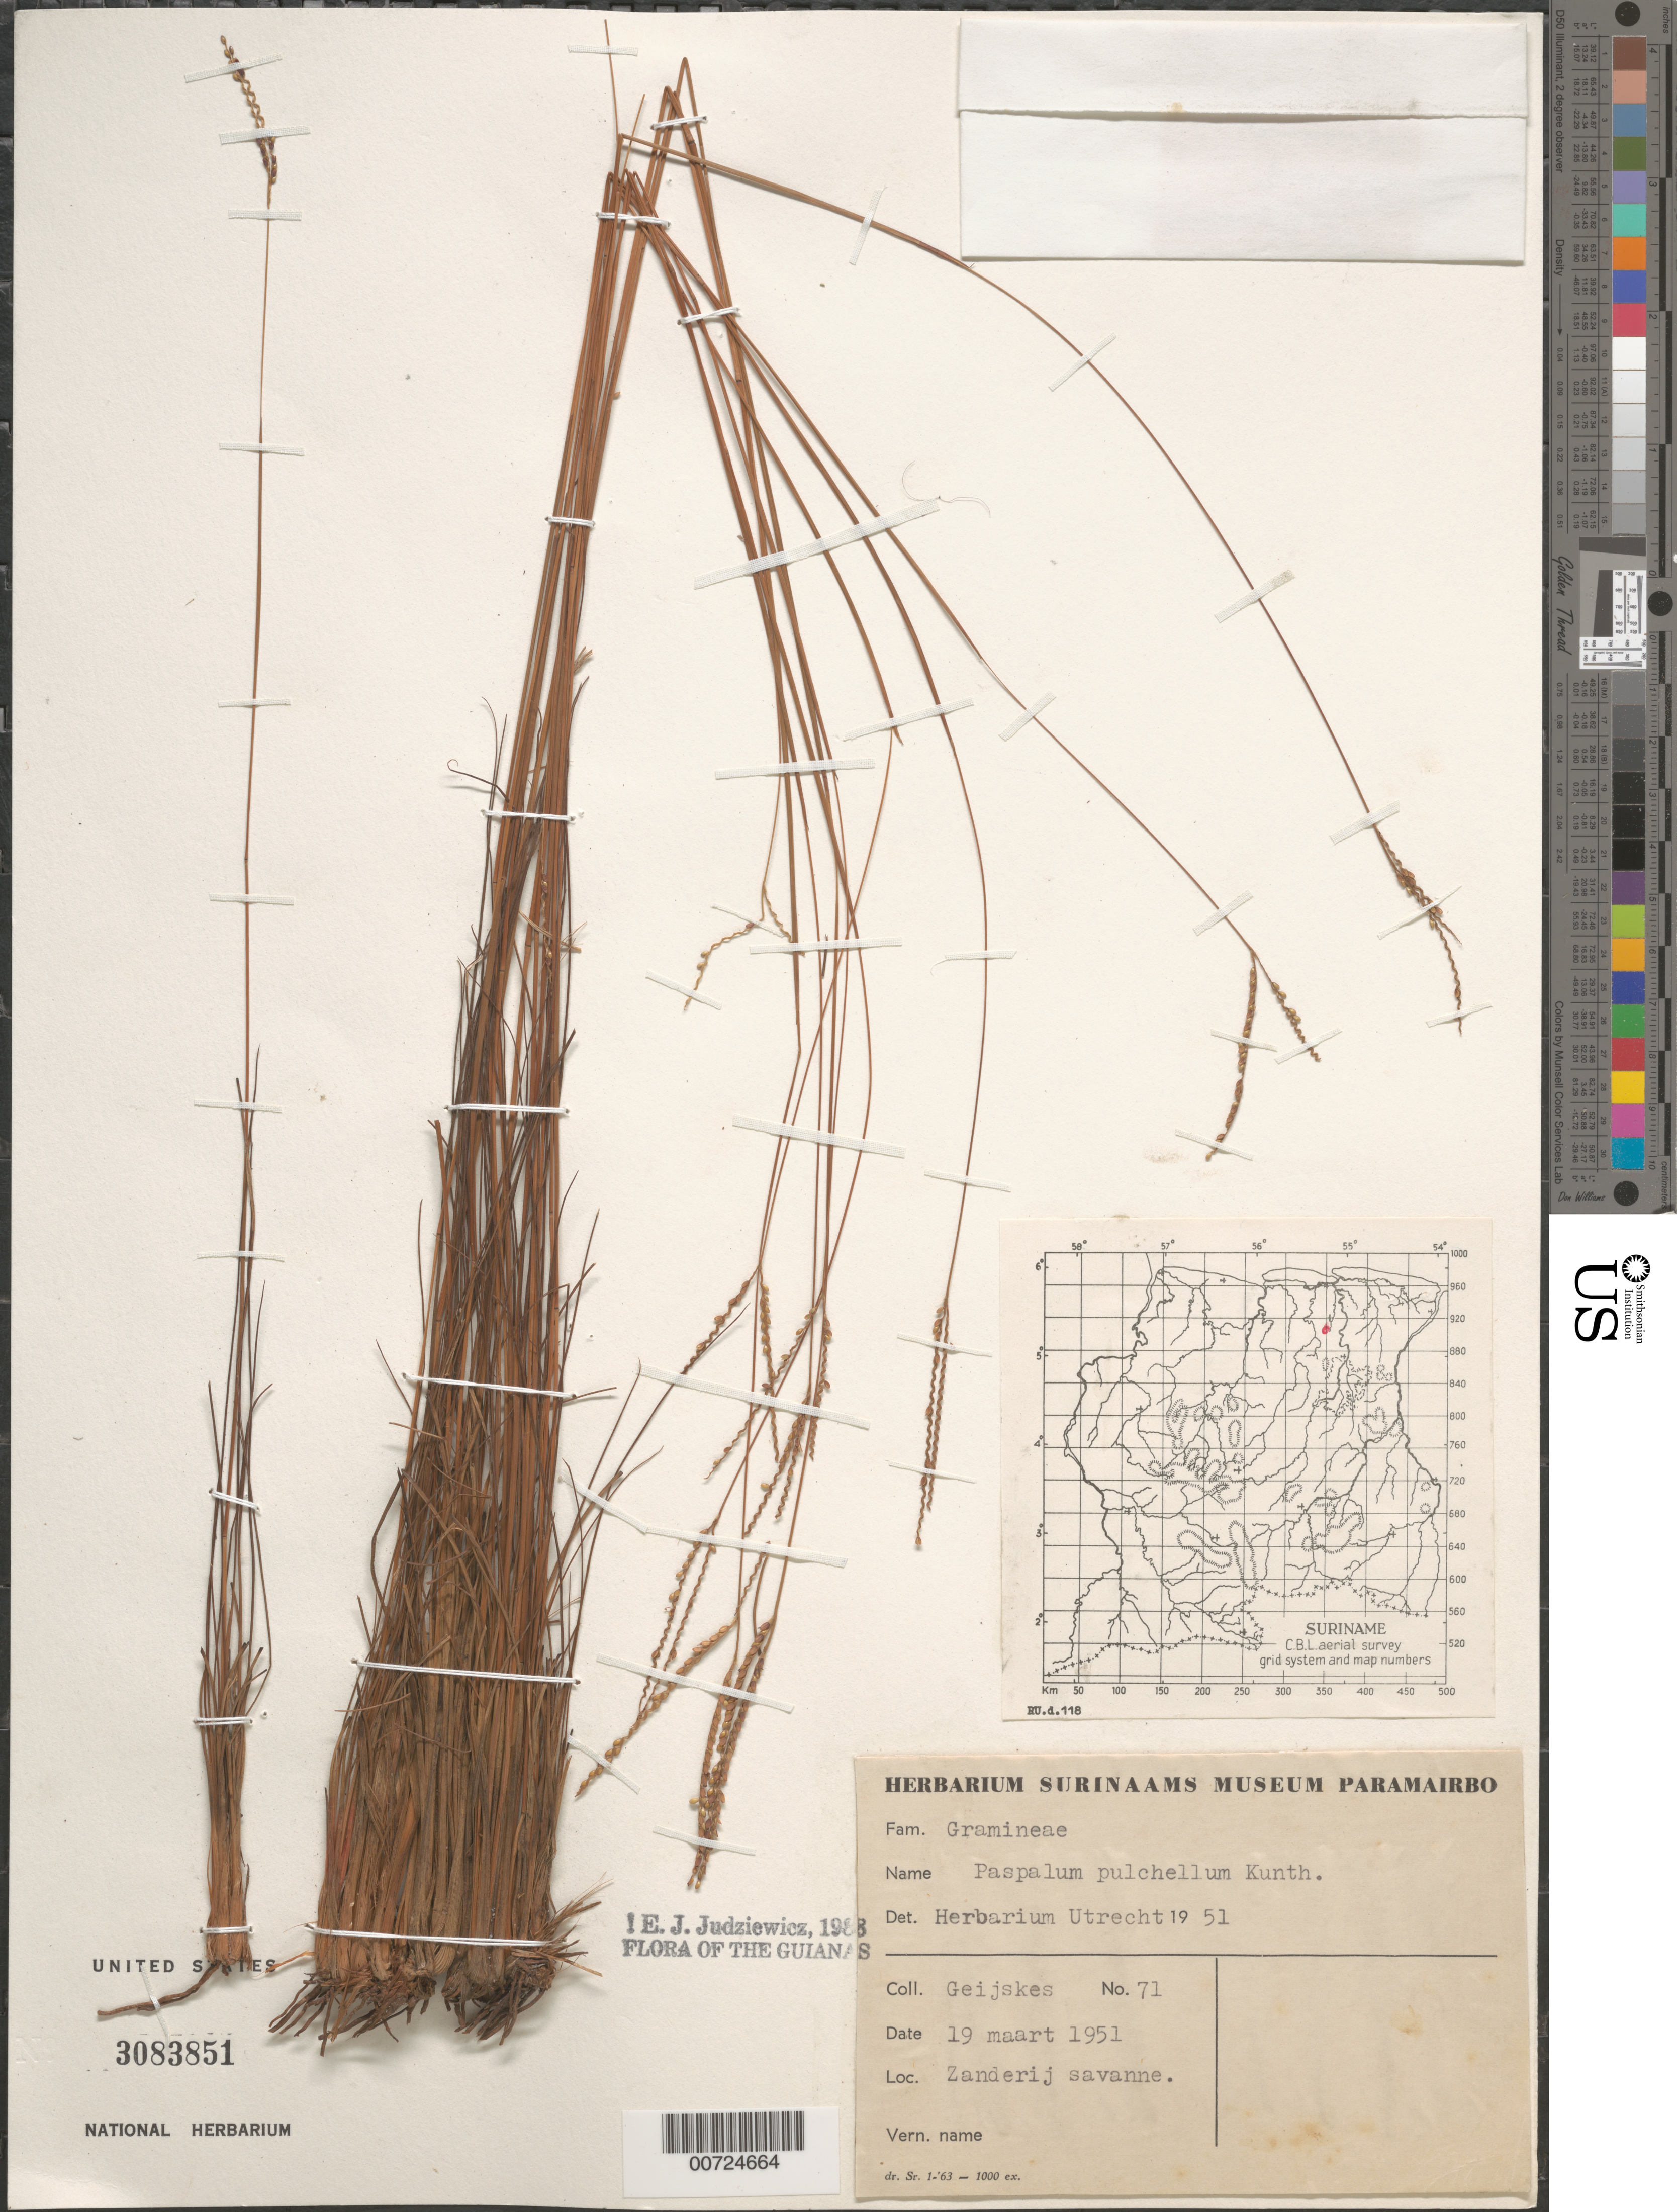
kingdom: Plantae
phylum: Tracheophyta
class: Liliopsida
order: Poales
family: Poaceae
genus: Paspalum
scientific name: Paspalum pulchellum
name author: Kunth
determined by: Judziewicz, E. J.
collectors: D. Geijskes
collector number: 71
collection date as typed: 19-Mar-51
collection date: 1951-03-19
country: Suriname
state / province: Paramaribo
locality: Zanderij Savanna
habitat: Savanna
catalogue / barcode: US 3083851